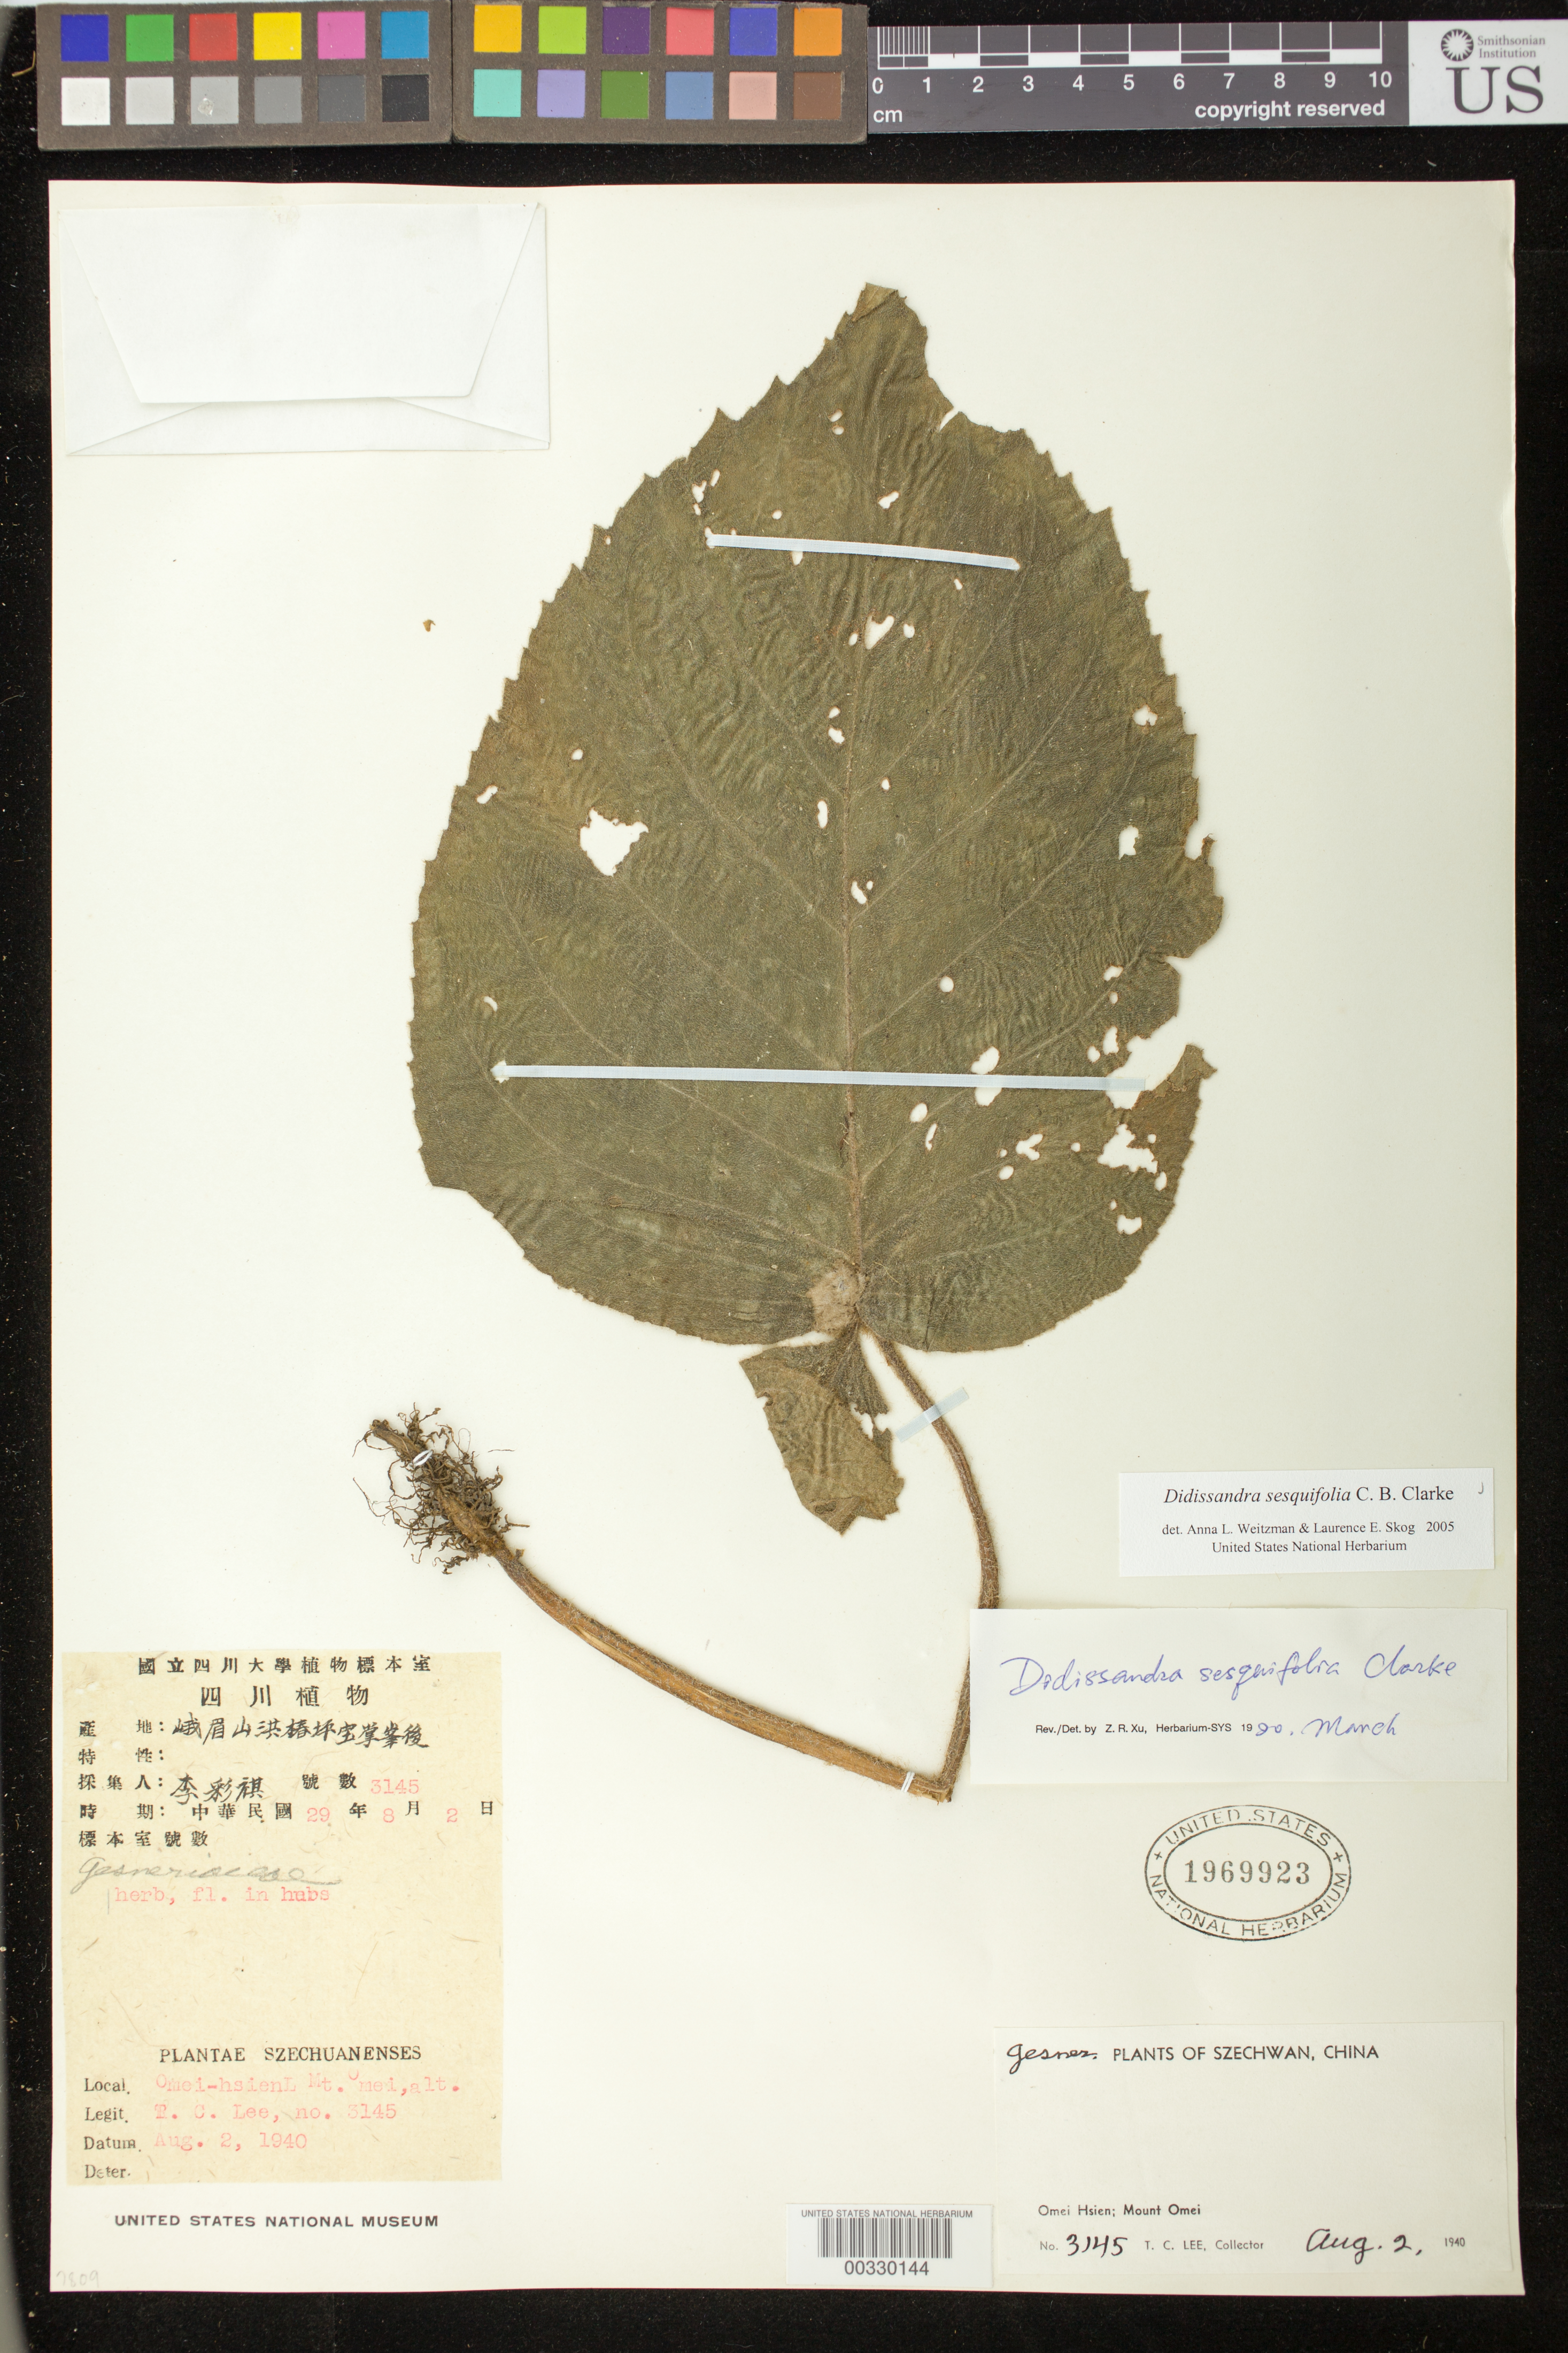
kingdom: Plantae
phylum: Tracheophyta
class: Magnoliopsida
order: Lamiales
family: Gesneriaceae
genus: Didissandra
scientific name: Didissandra sesquifolia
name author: C.B. Clarke in Hook.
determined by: Weitzman, A. L.; Skog, L. E.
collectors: T. Lee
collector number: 3145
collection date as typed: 02 Aug 1940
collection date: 1940-08-02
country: China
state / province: Sichuan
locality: Omei-hsien, Mt. Omei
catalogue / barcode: US 1969923